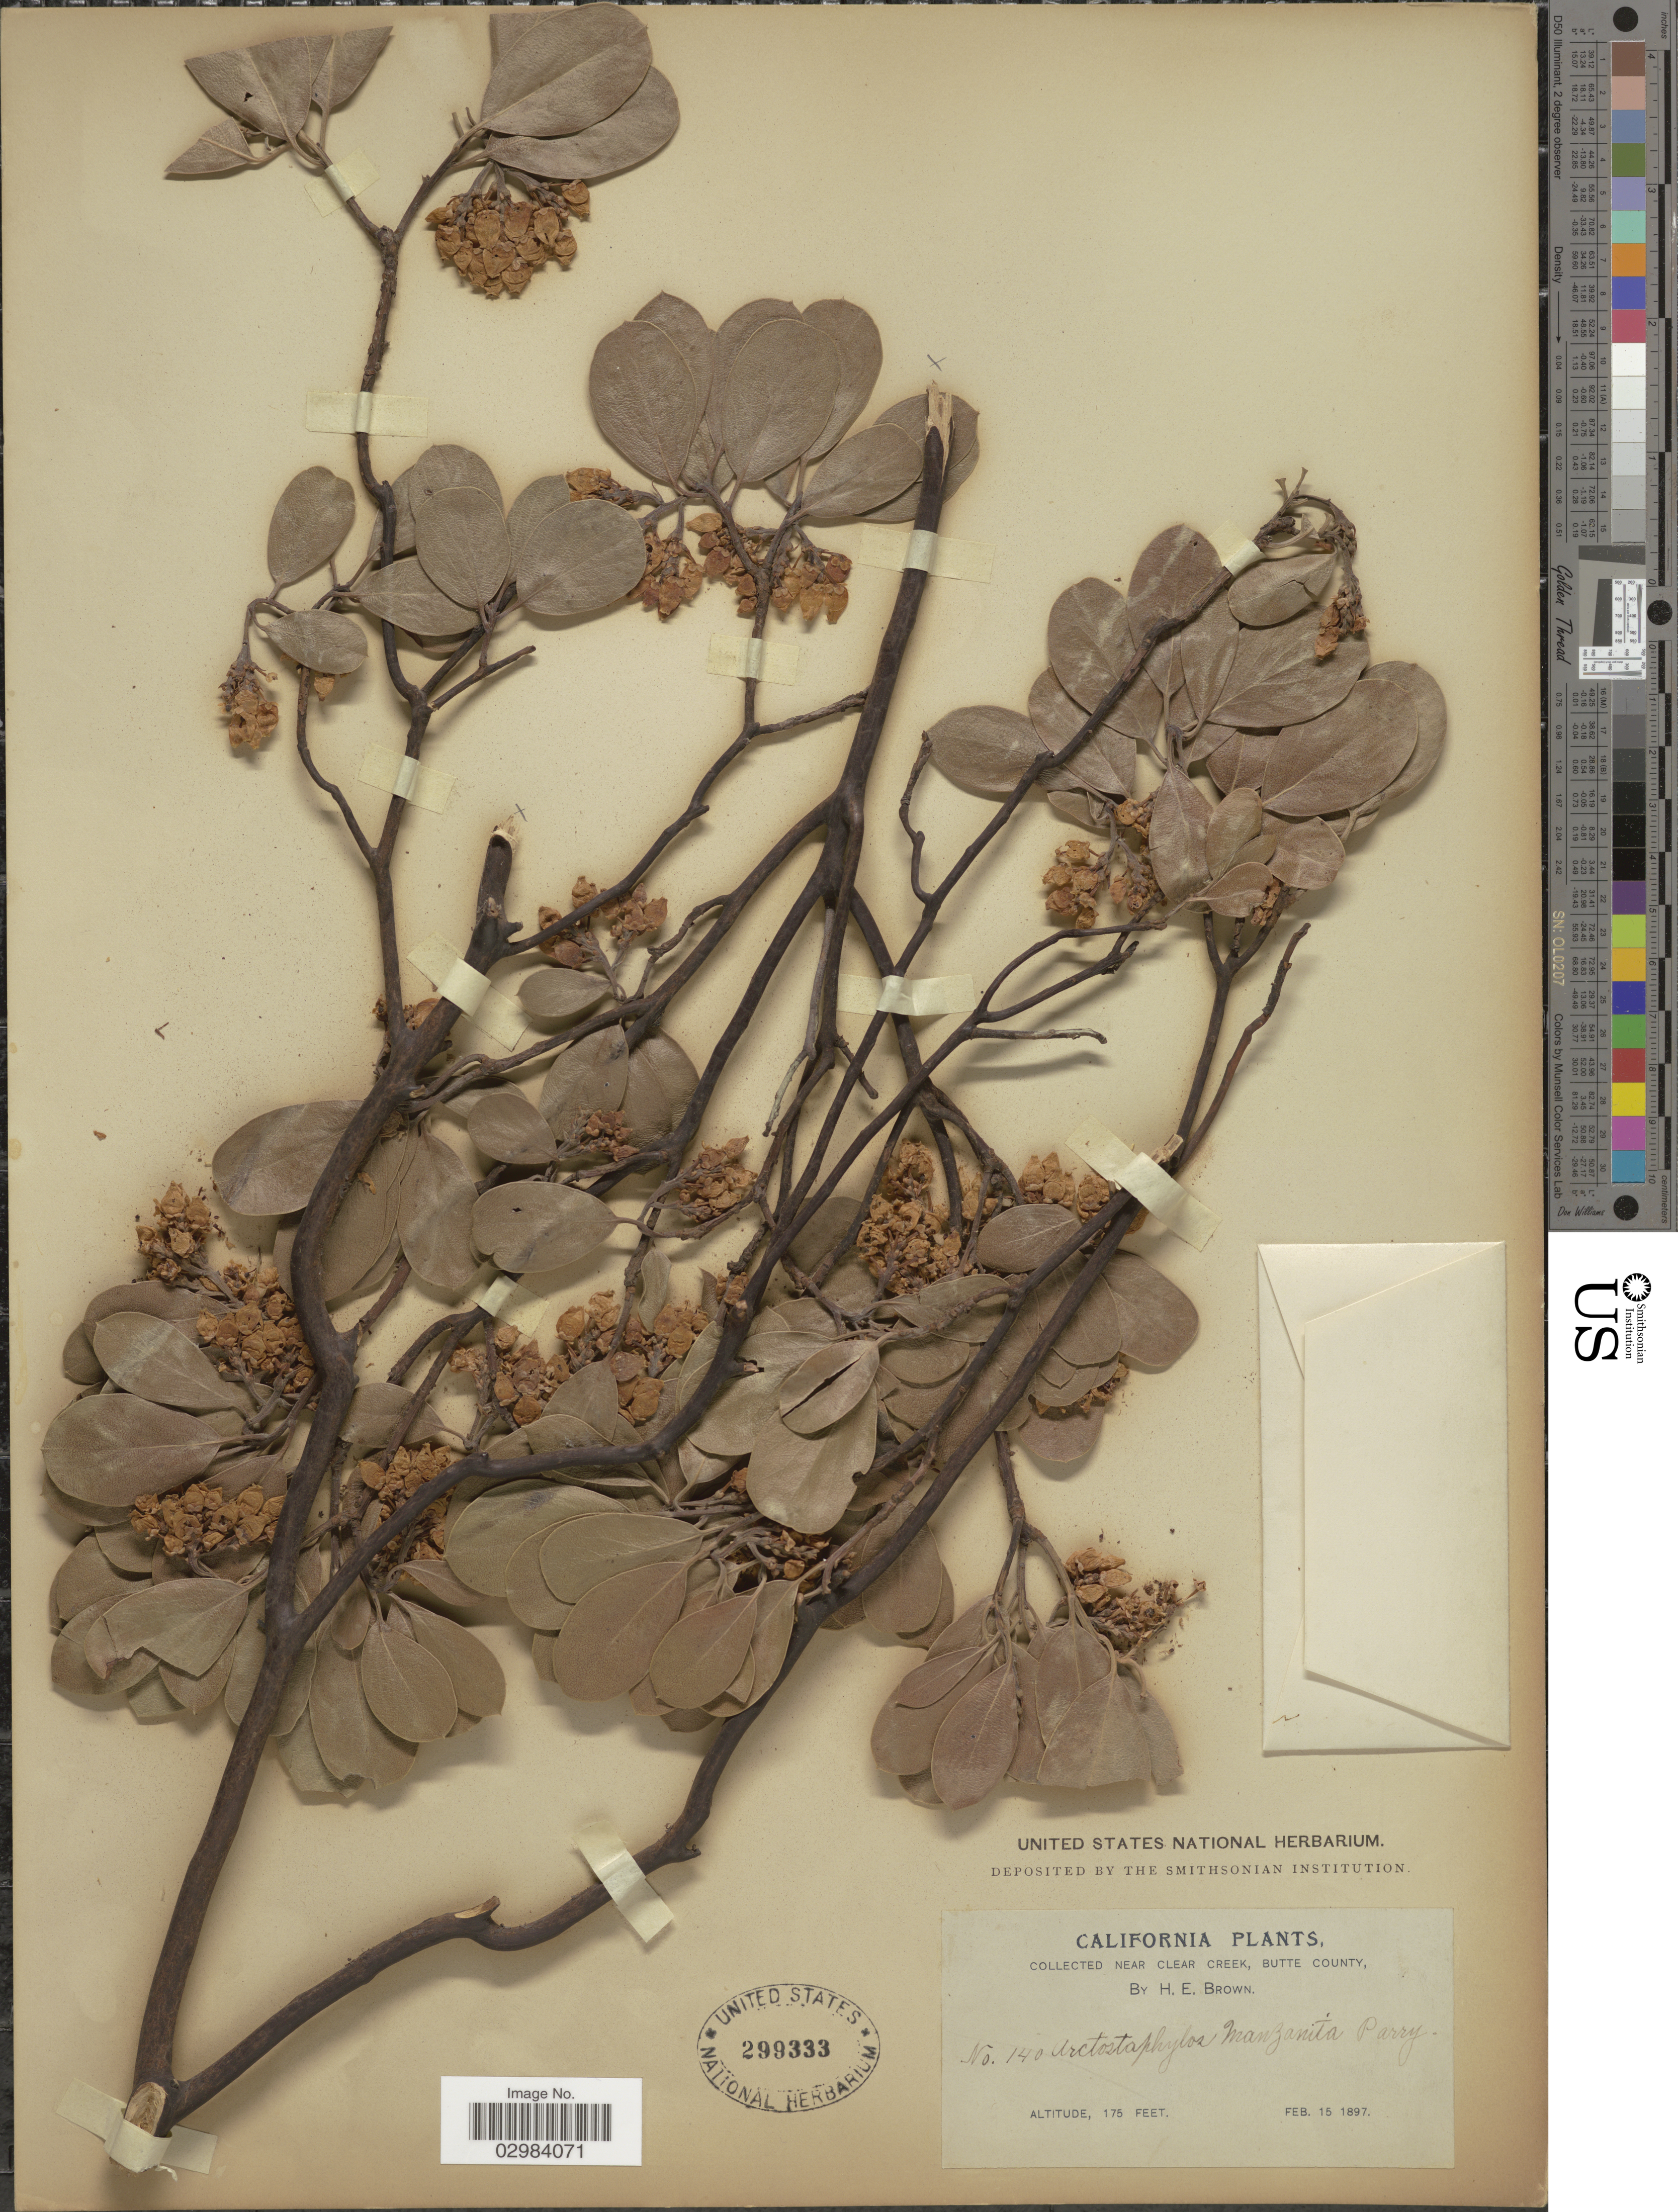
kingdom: Plantae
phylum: Tracheophyta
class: Magnoliopsida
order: Ericales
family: Ericaceae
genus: Arctostaphylos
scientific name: Arctostaphylos manzanita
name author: Parry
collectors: H. E. Brown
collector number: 140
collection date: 1897-02-15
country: United States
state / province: California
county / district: Butte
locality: Near Clear Creek, Butte County.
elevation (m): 175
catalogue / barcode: US 299333